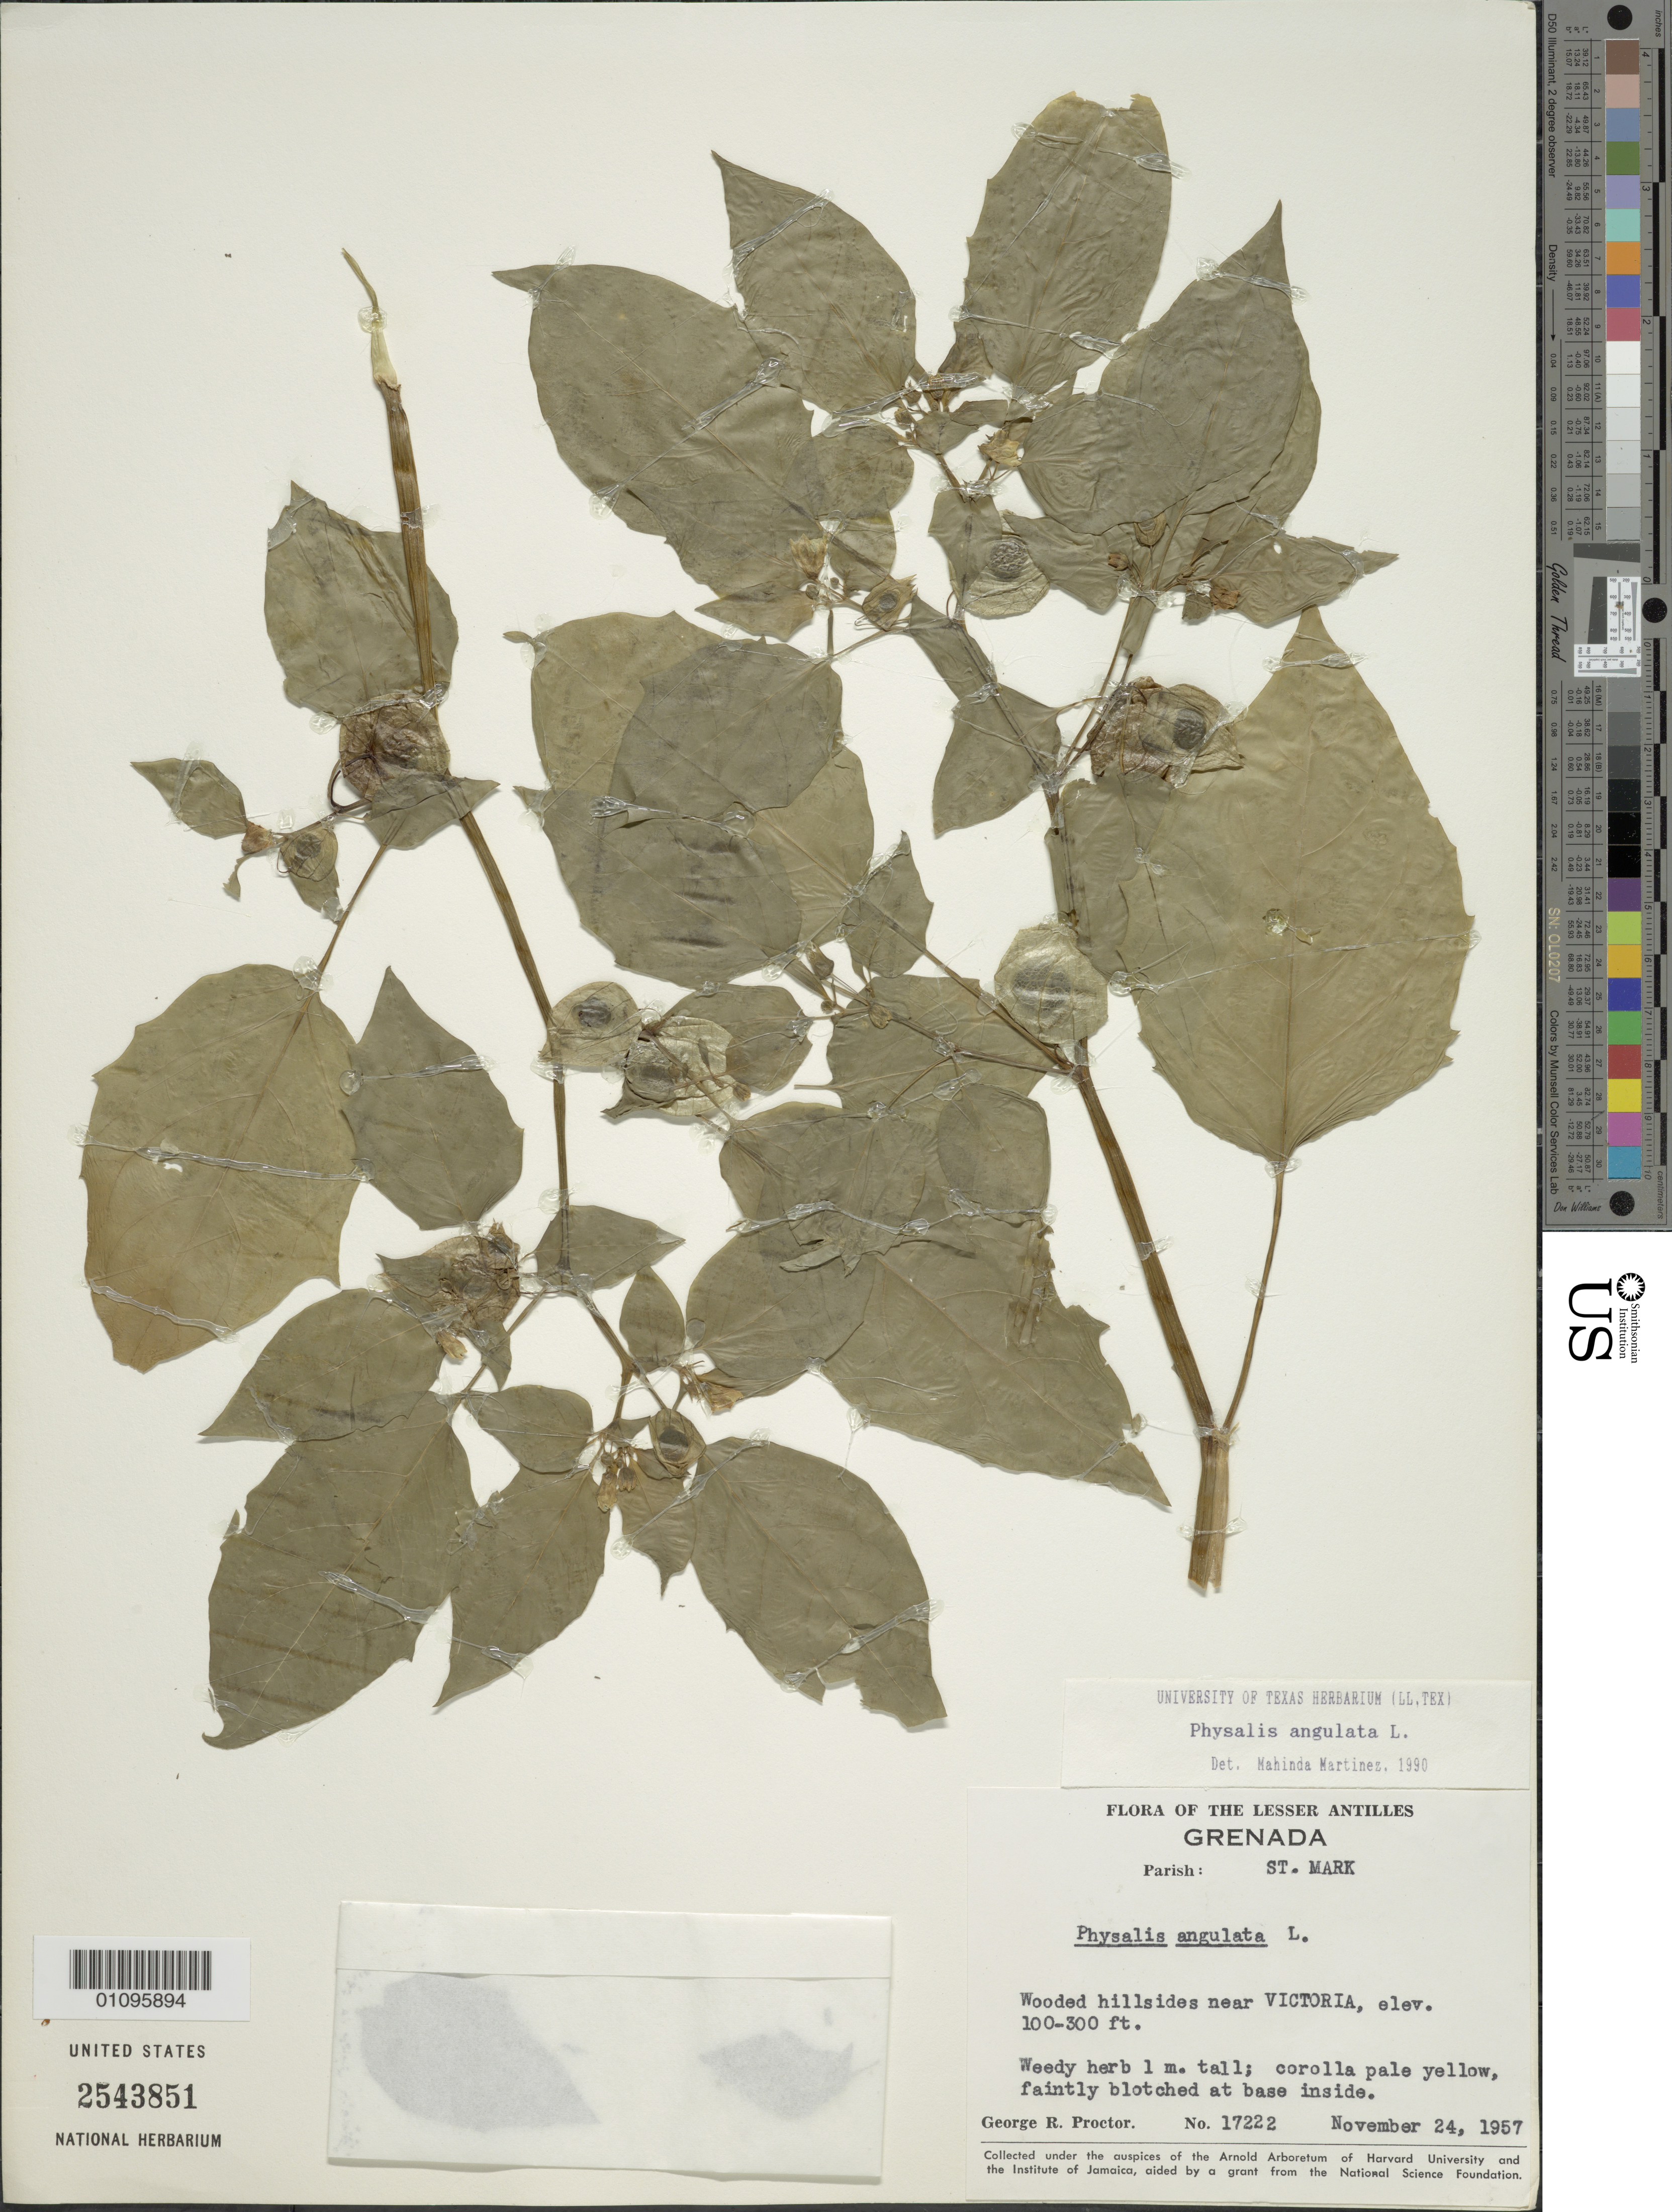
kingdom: Plantae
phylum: Tracheophyta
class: Magnoliopsida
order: Solanales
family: Solanaceae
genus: Physalis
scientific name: Physalis angulata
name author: L.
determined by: Martinez, M.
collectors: G. R. Proctor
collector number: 17222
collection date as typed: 24 Nov 1957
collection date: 1957-11-24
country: Grenada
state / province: Saint Mark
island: Grenada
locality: Victoria, near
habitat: Wooded hillsides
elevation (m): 30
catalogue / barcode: US 2543851